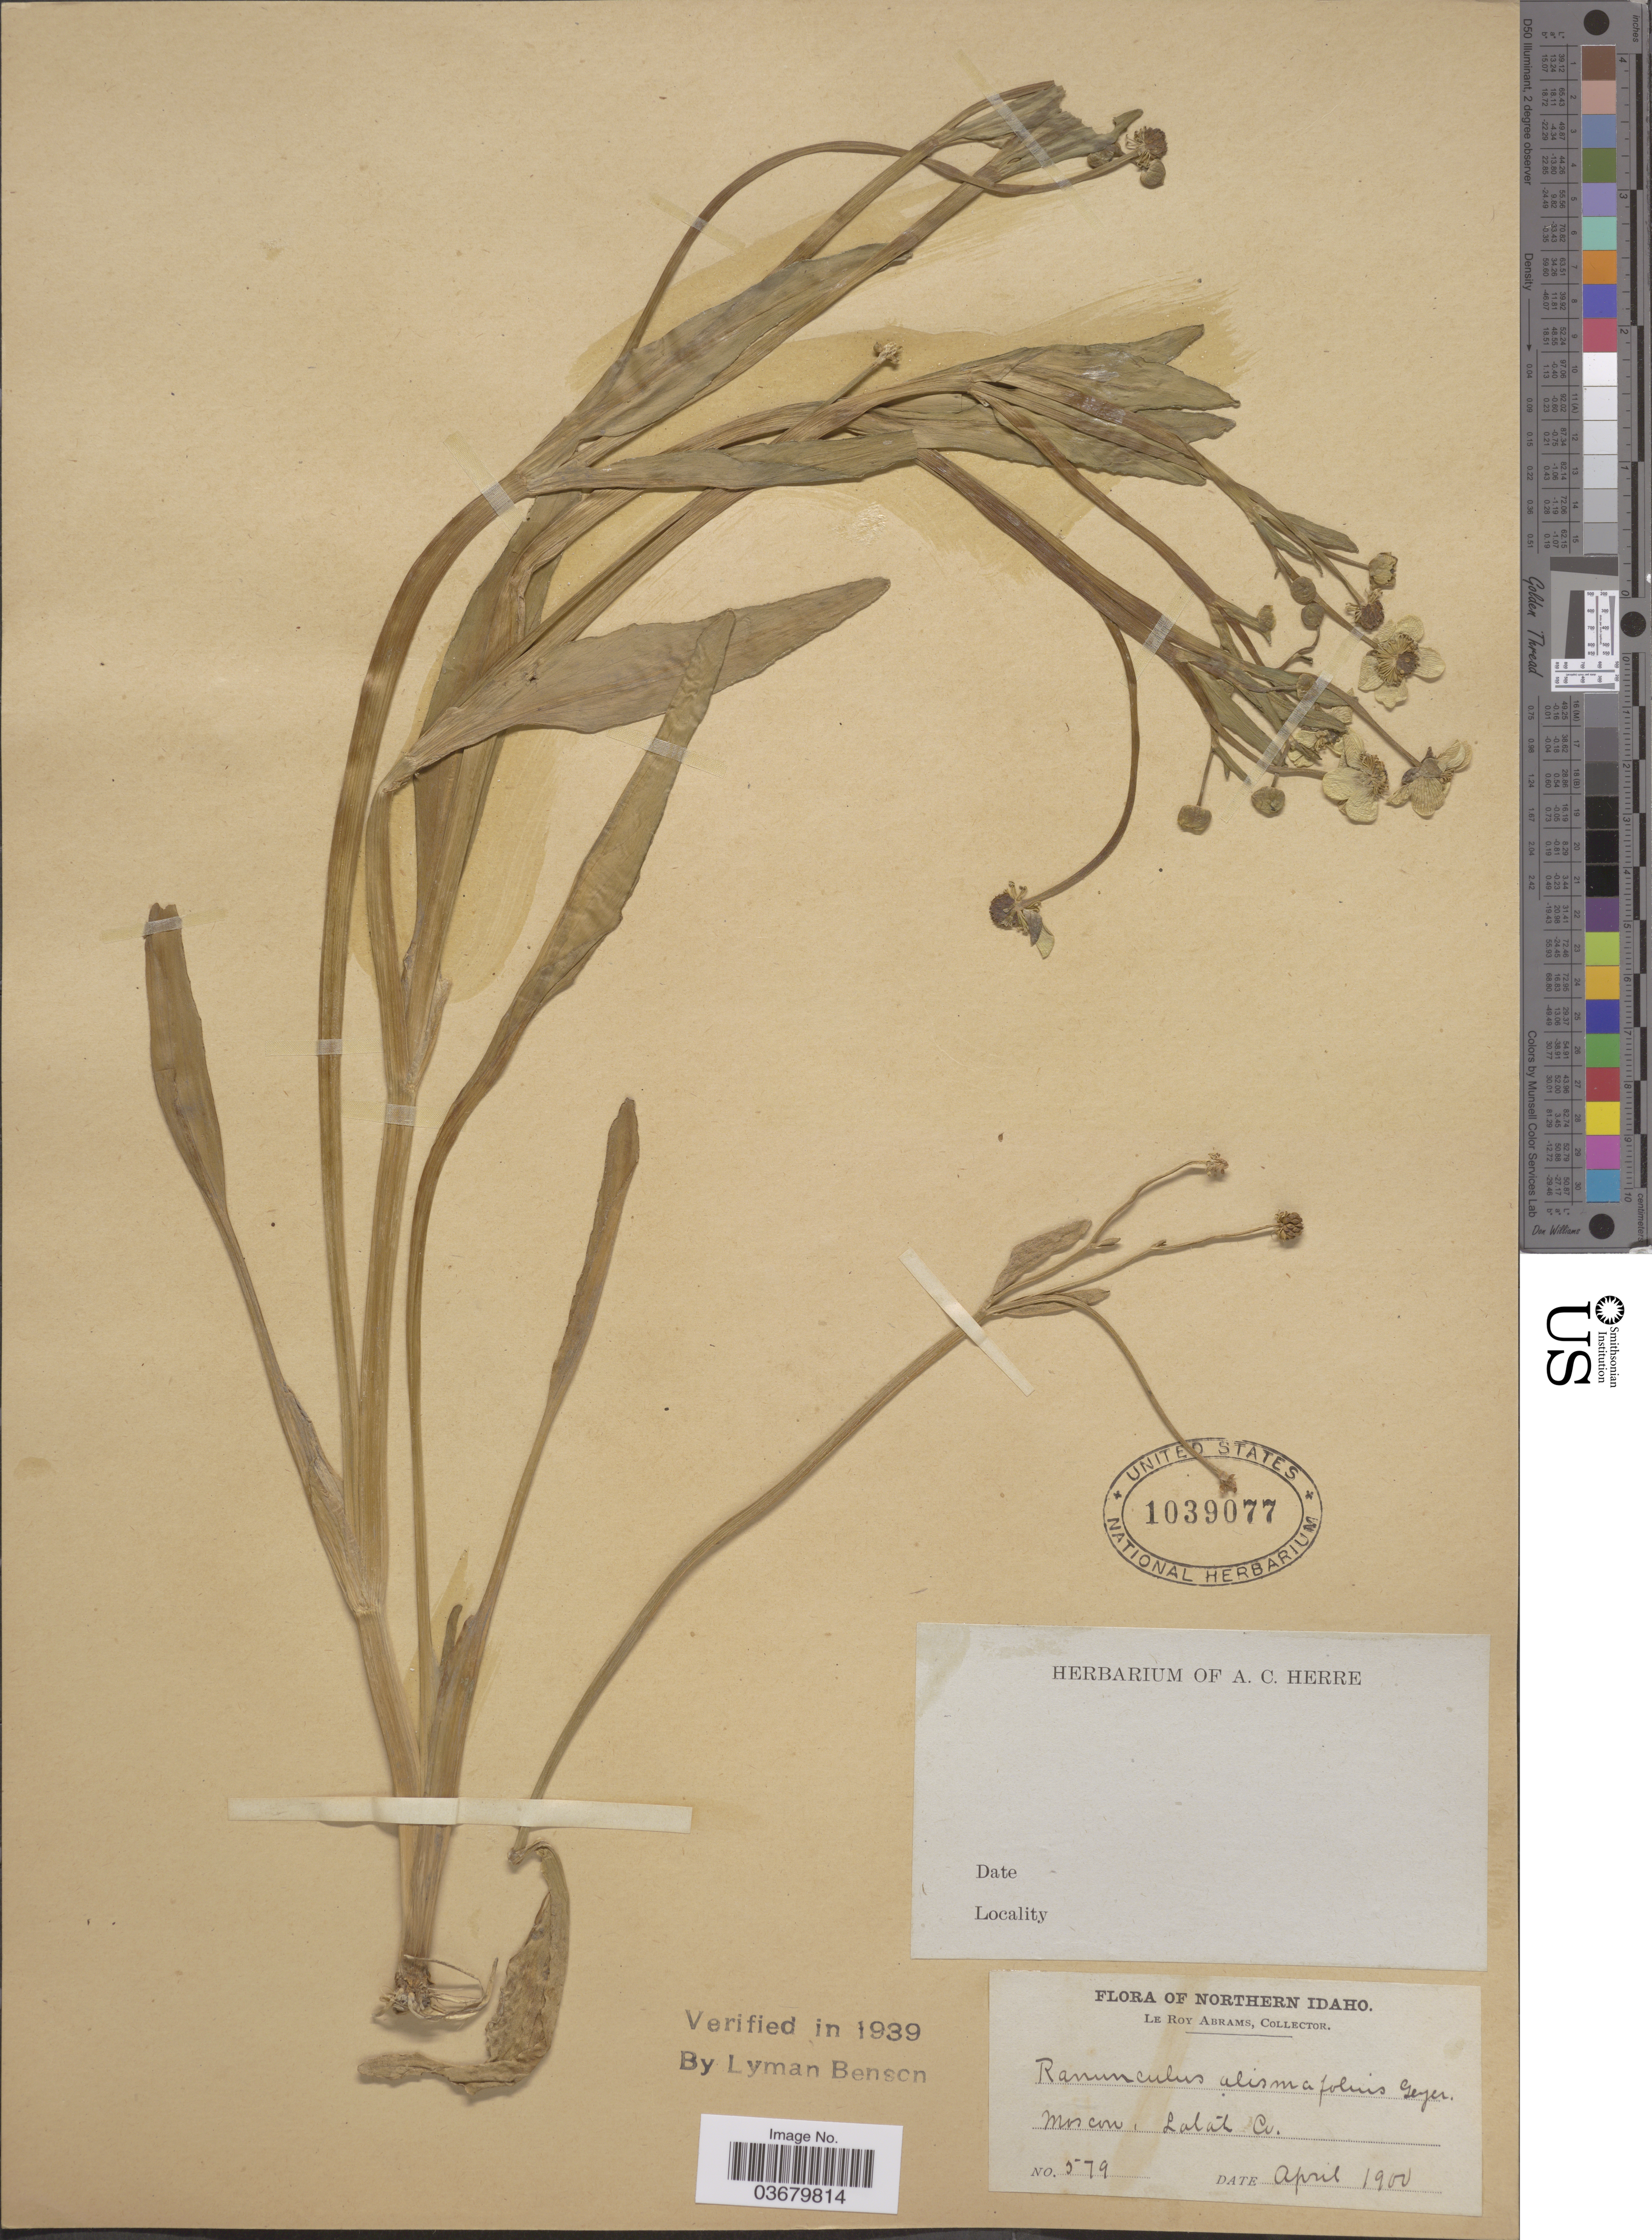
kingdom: Plantae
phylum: Tracheophyta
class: Magnoliopsida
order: Ranunculales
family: Ranunculaceae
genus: Ranunculus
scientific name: Ranunculus alismifolius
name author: Geyer ex Benth.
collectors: L. Abrams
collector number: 579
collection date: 1900-04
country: United States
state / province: Idaho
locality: Northern Idaho. Moscow, Latah Co.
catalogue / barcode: US 1039077